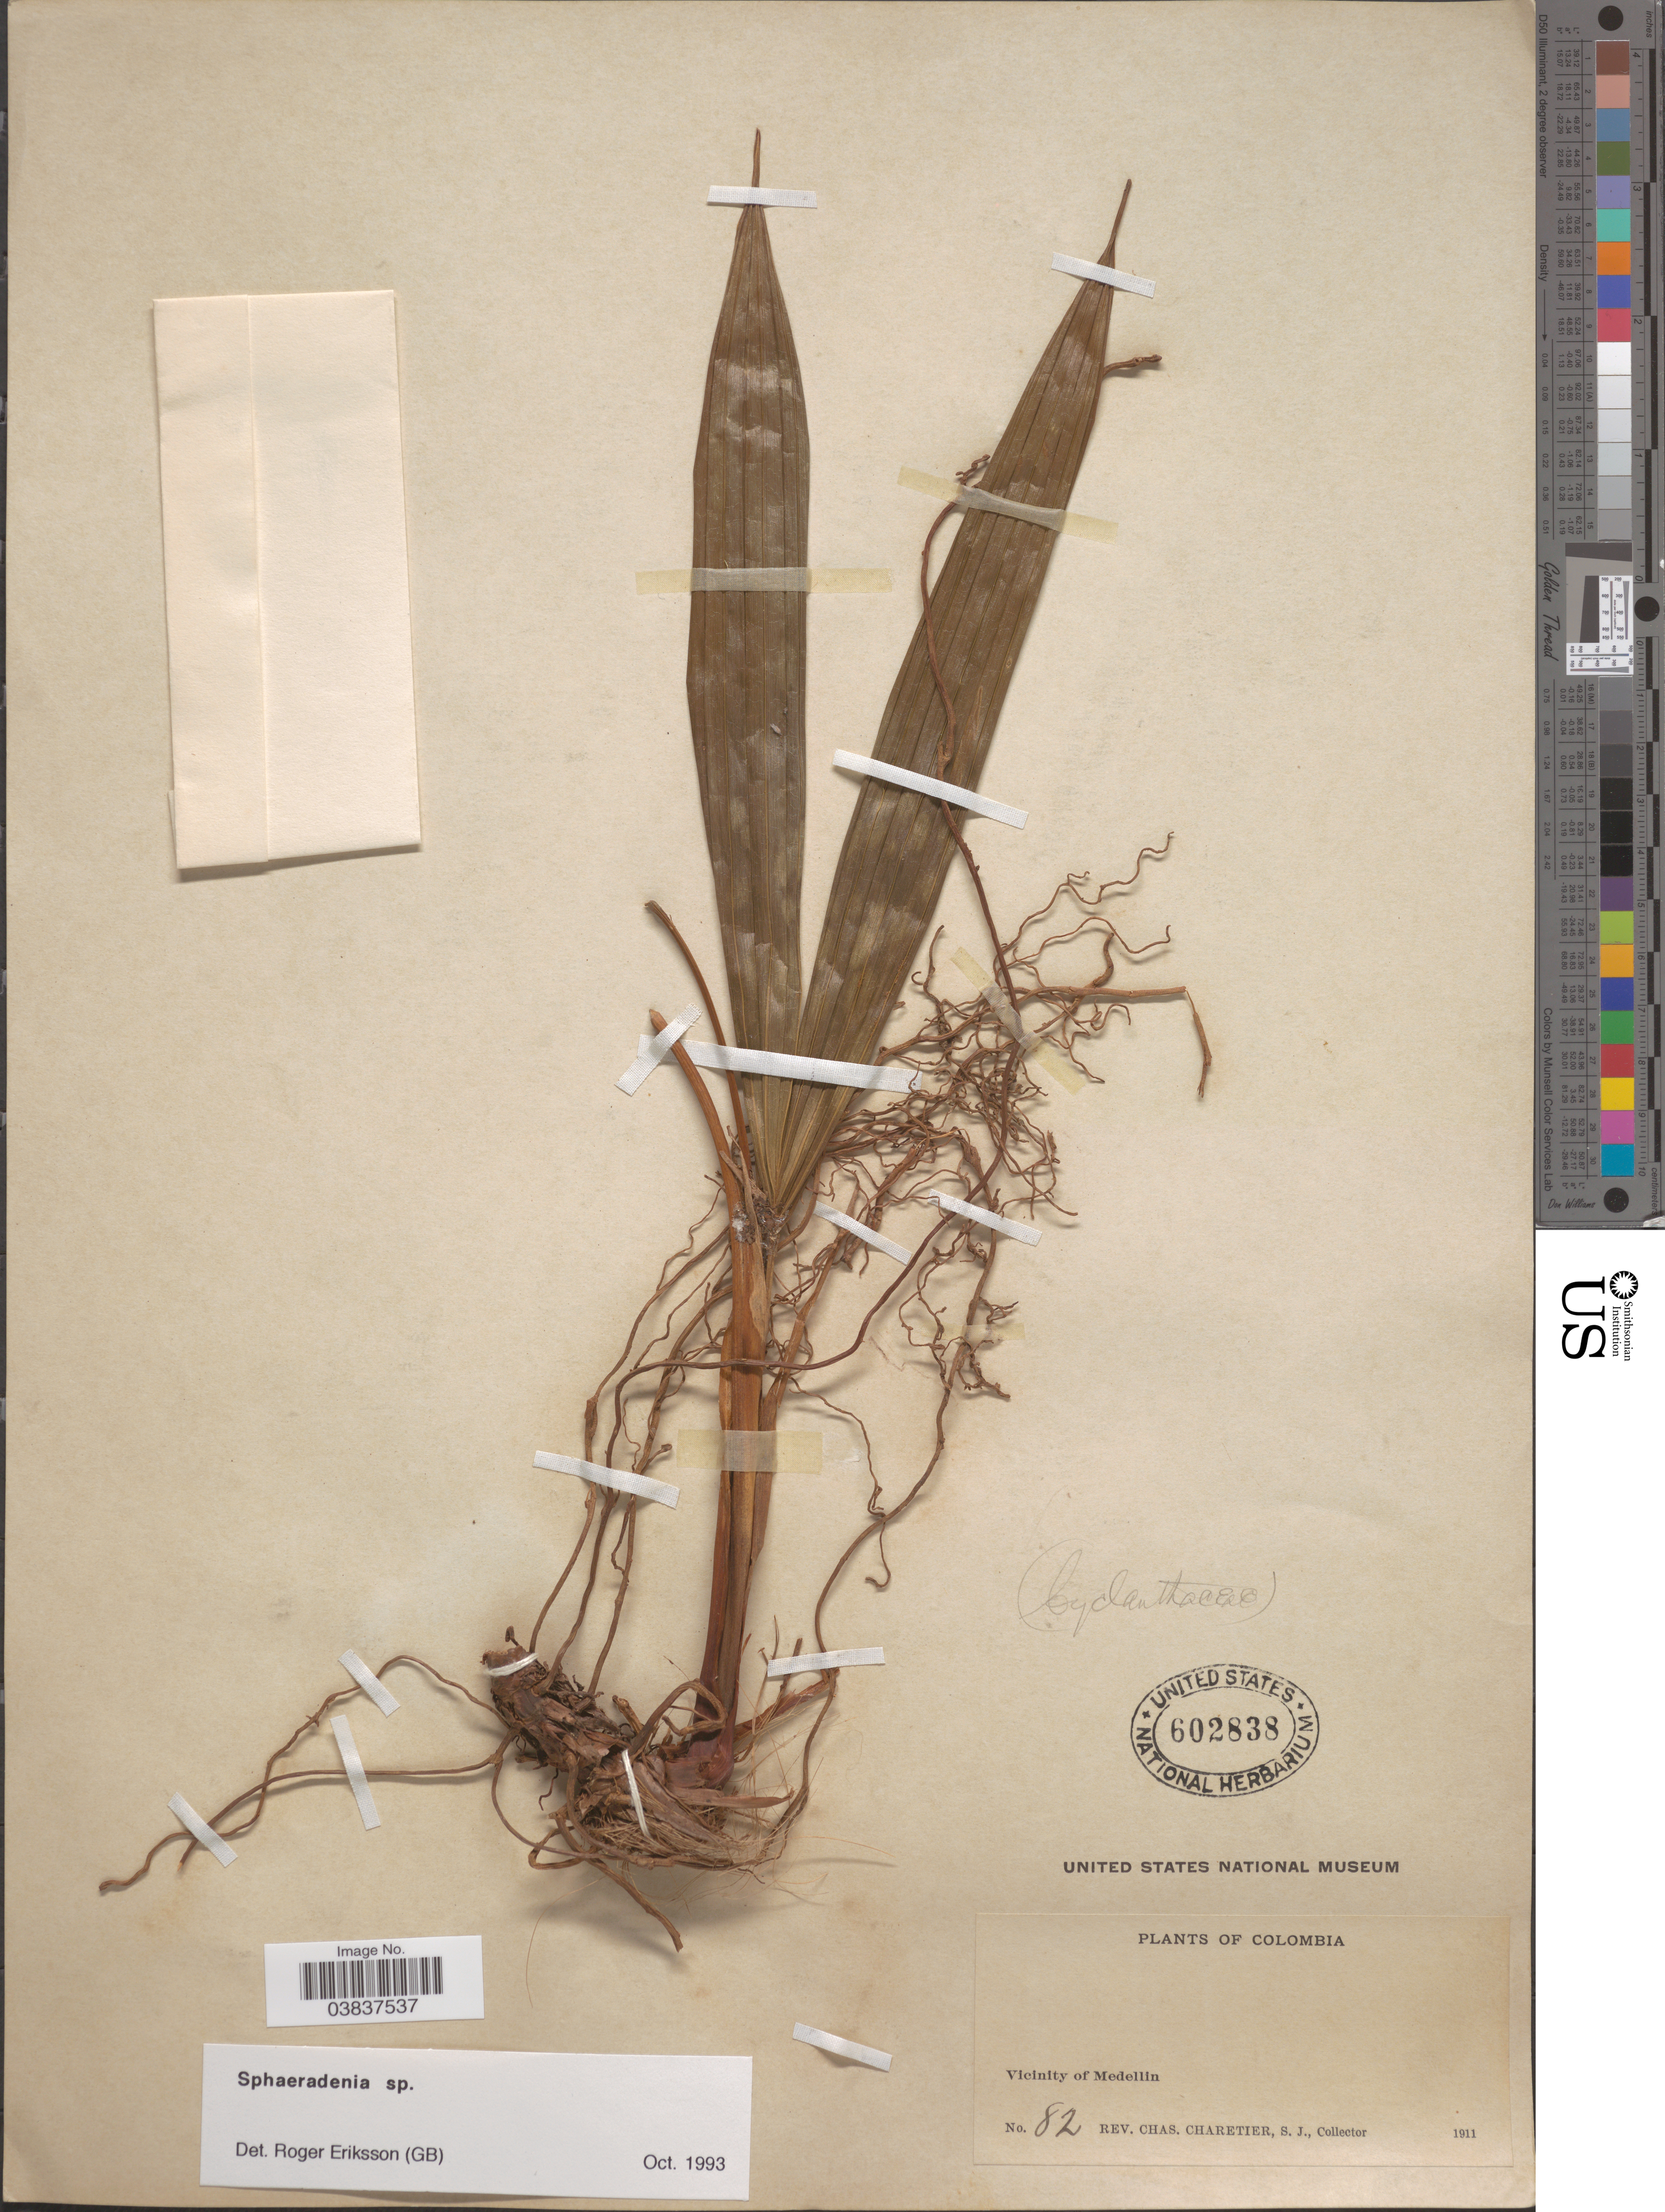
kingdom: Plantae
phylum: Tracheophyta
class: Liliopsida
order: Pandanales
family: Cyclanthaceae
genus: Sphaeradenia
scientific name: Sphaeradenia sp.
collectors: C. Charetier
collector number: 82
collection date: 1911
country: Colombia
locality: Vicinity of Medellin.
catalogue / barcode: US 602838